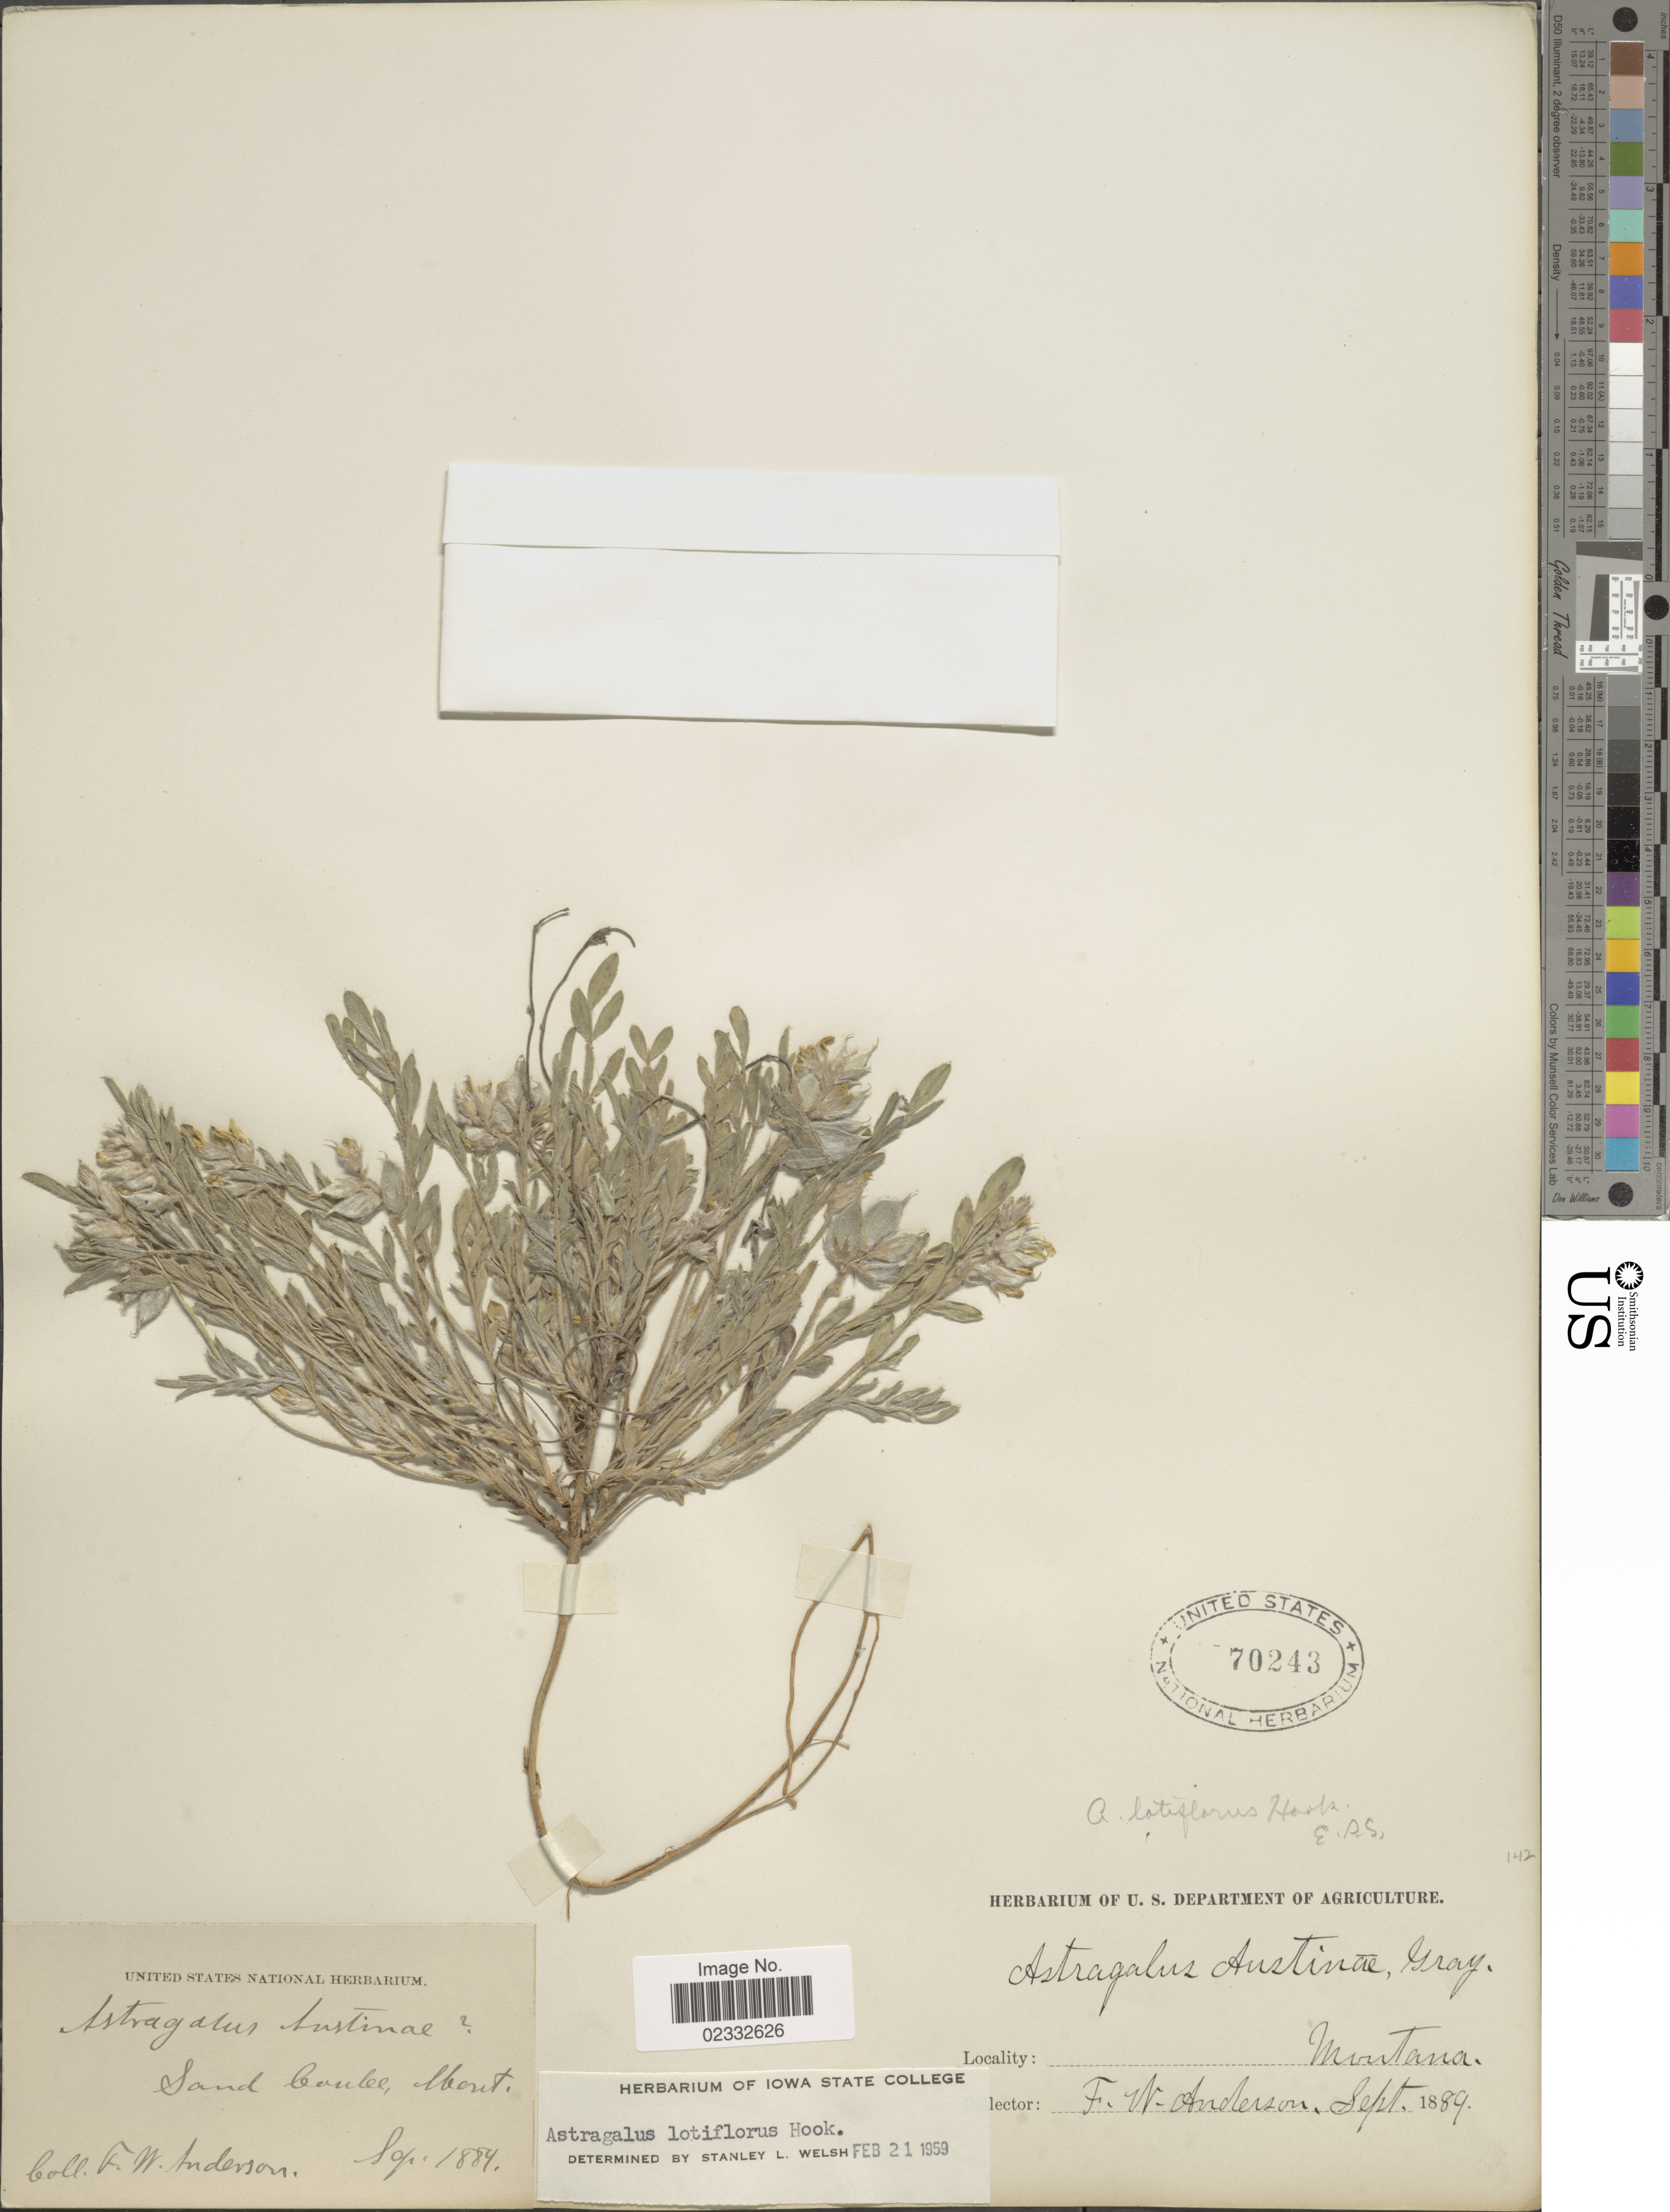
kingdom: Plantae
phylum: Tracheophyta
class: Magnoliopsida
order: Fabales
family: Fabaceae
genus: Astragalus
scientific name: Astragalus lotiflorus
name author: Hook.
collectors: F. W. Anderson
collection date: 1889-09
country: United States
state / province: Montana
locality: Sand Coulee, Mont.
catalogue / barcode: US 70243